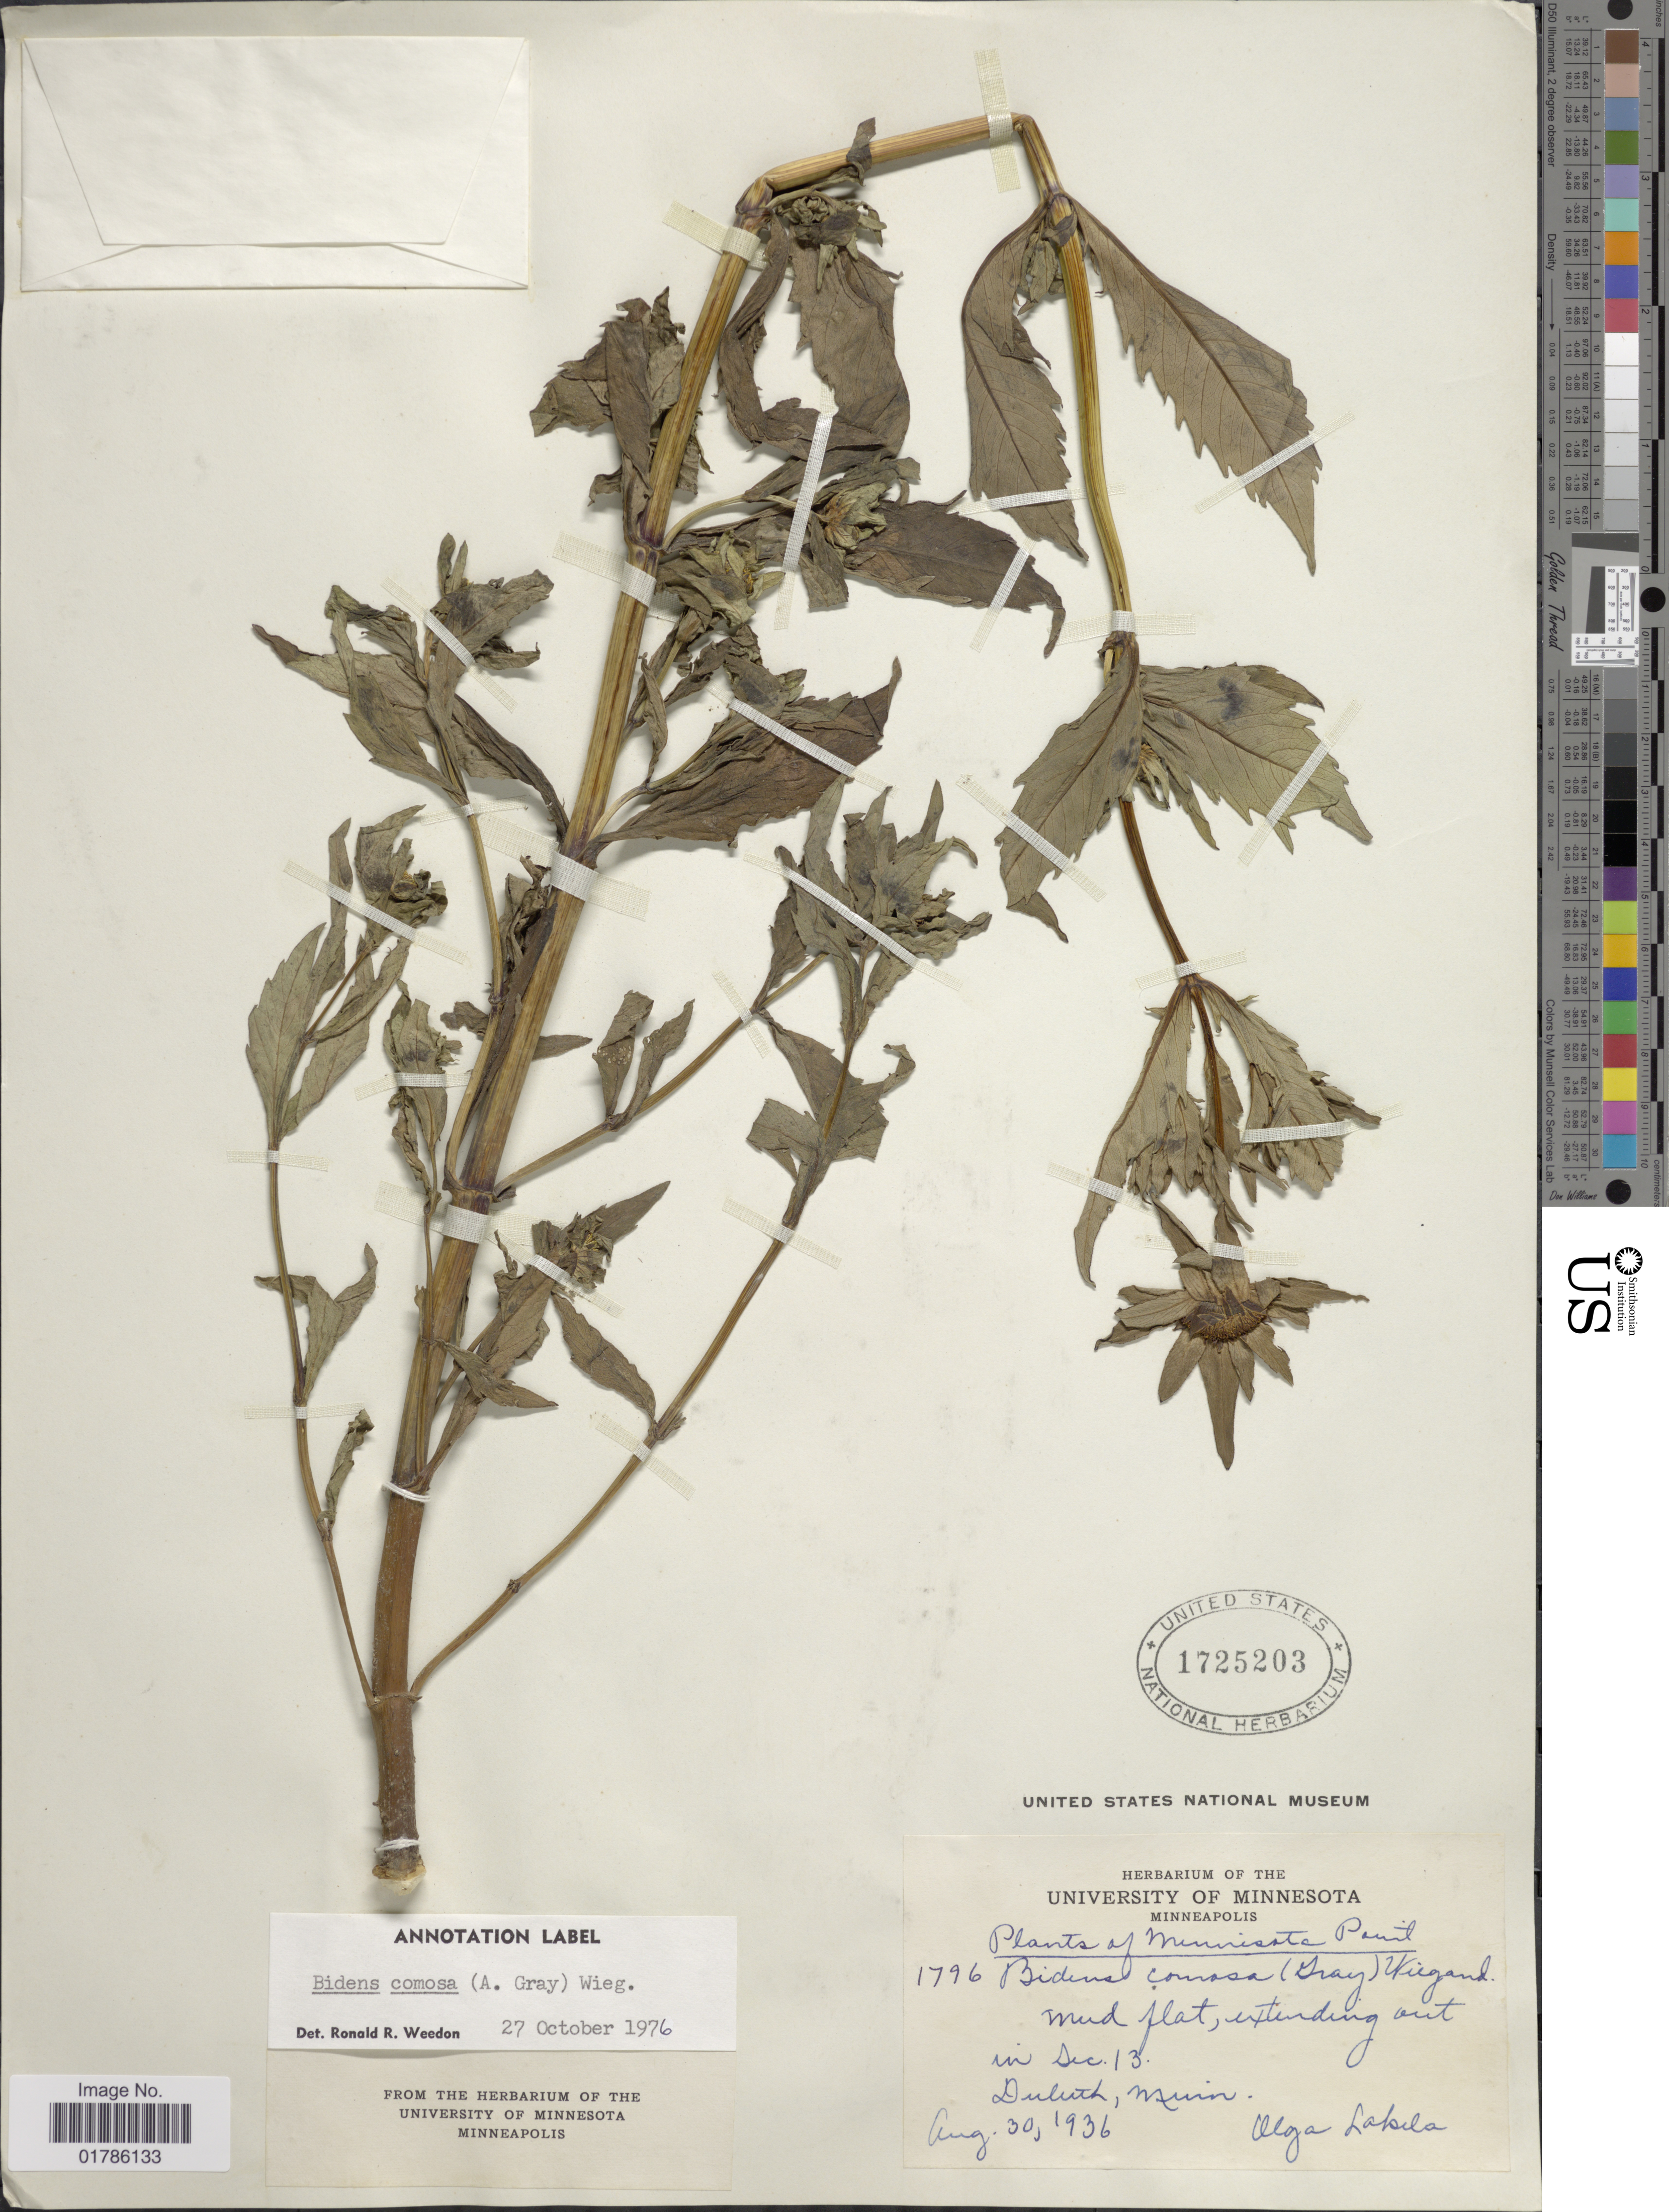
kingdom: Plantae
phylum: Tracheophyta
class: Magnoliopsida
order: Asterales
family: Asteraceae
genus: Bidens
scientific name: Bidens comosa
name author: (A. Gray) Wiegand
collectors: O. K. Lakela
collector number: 1796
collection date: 1936-08-30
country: United States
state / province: Minnesota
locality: Duluth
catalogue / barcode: US 1725203